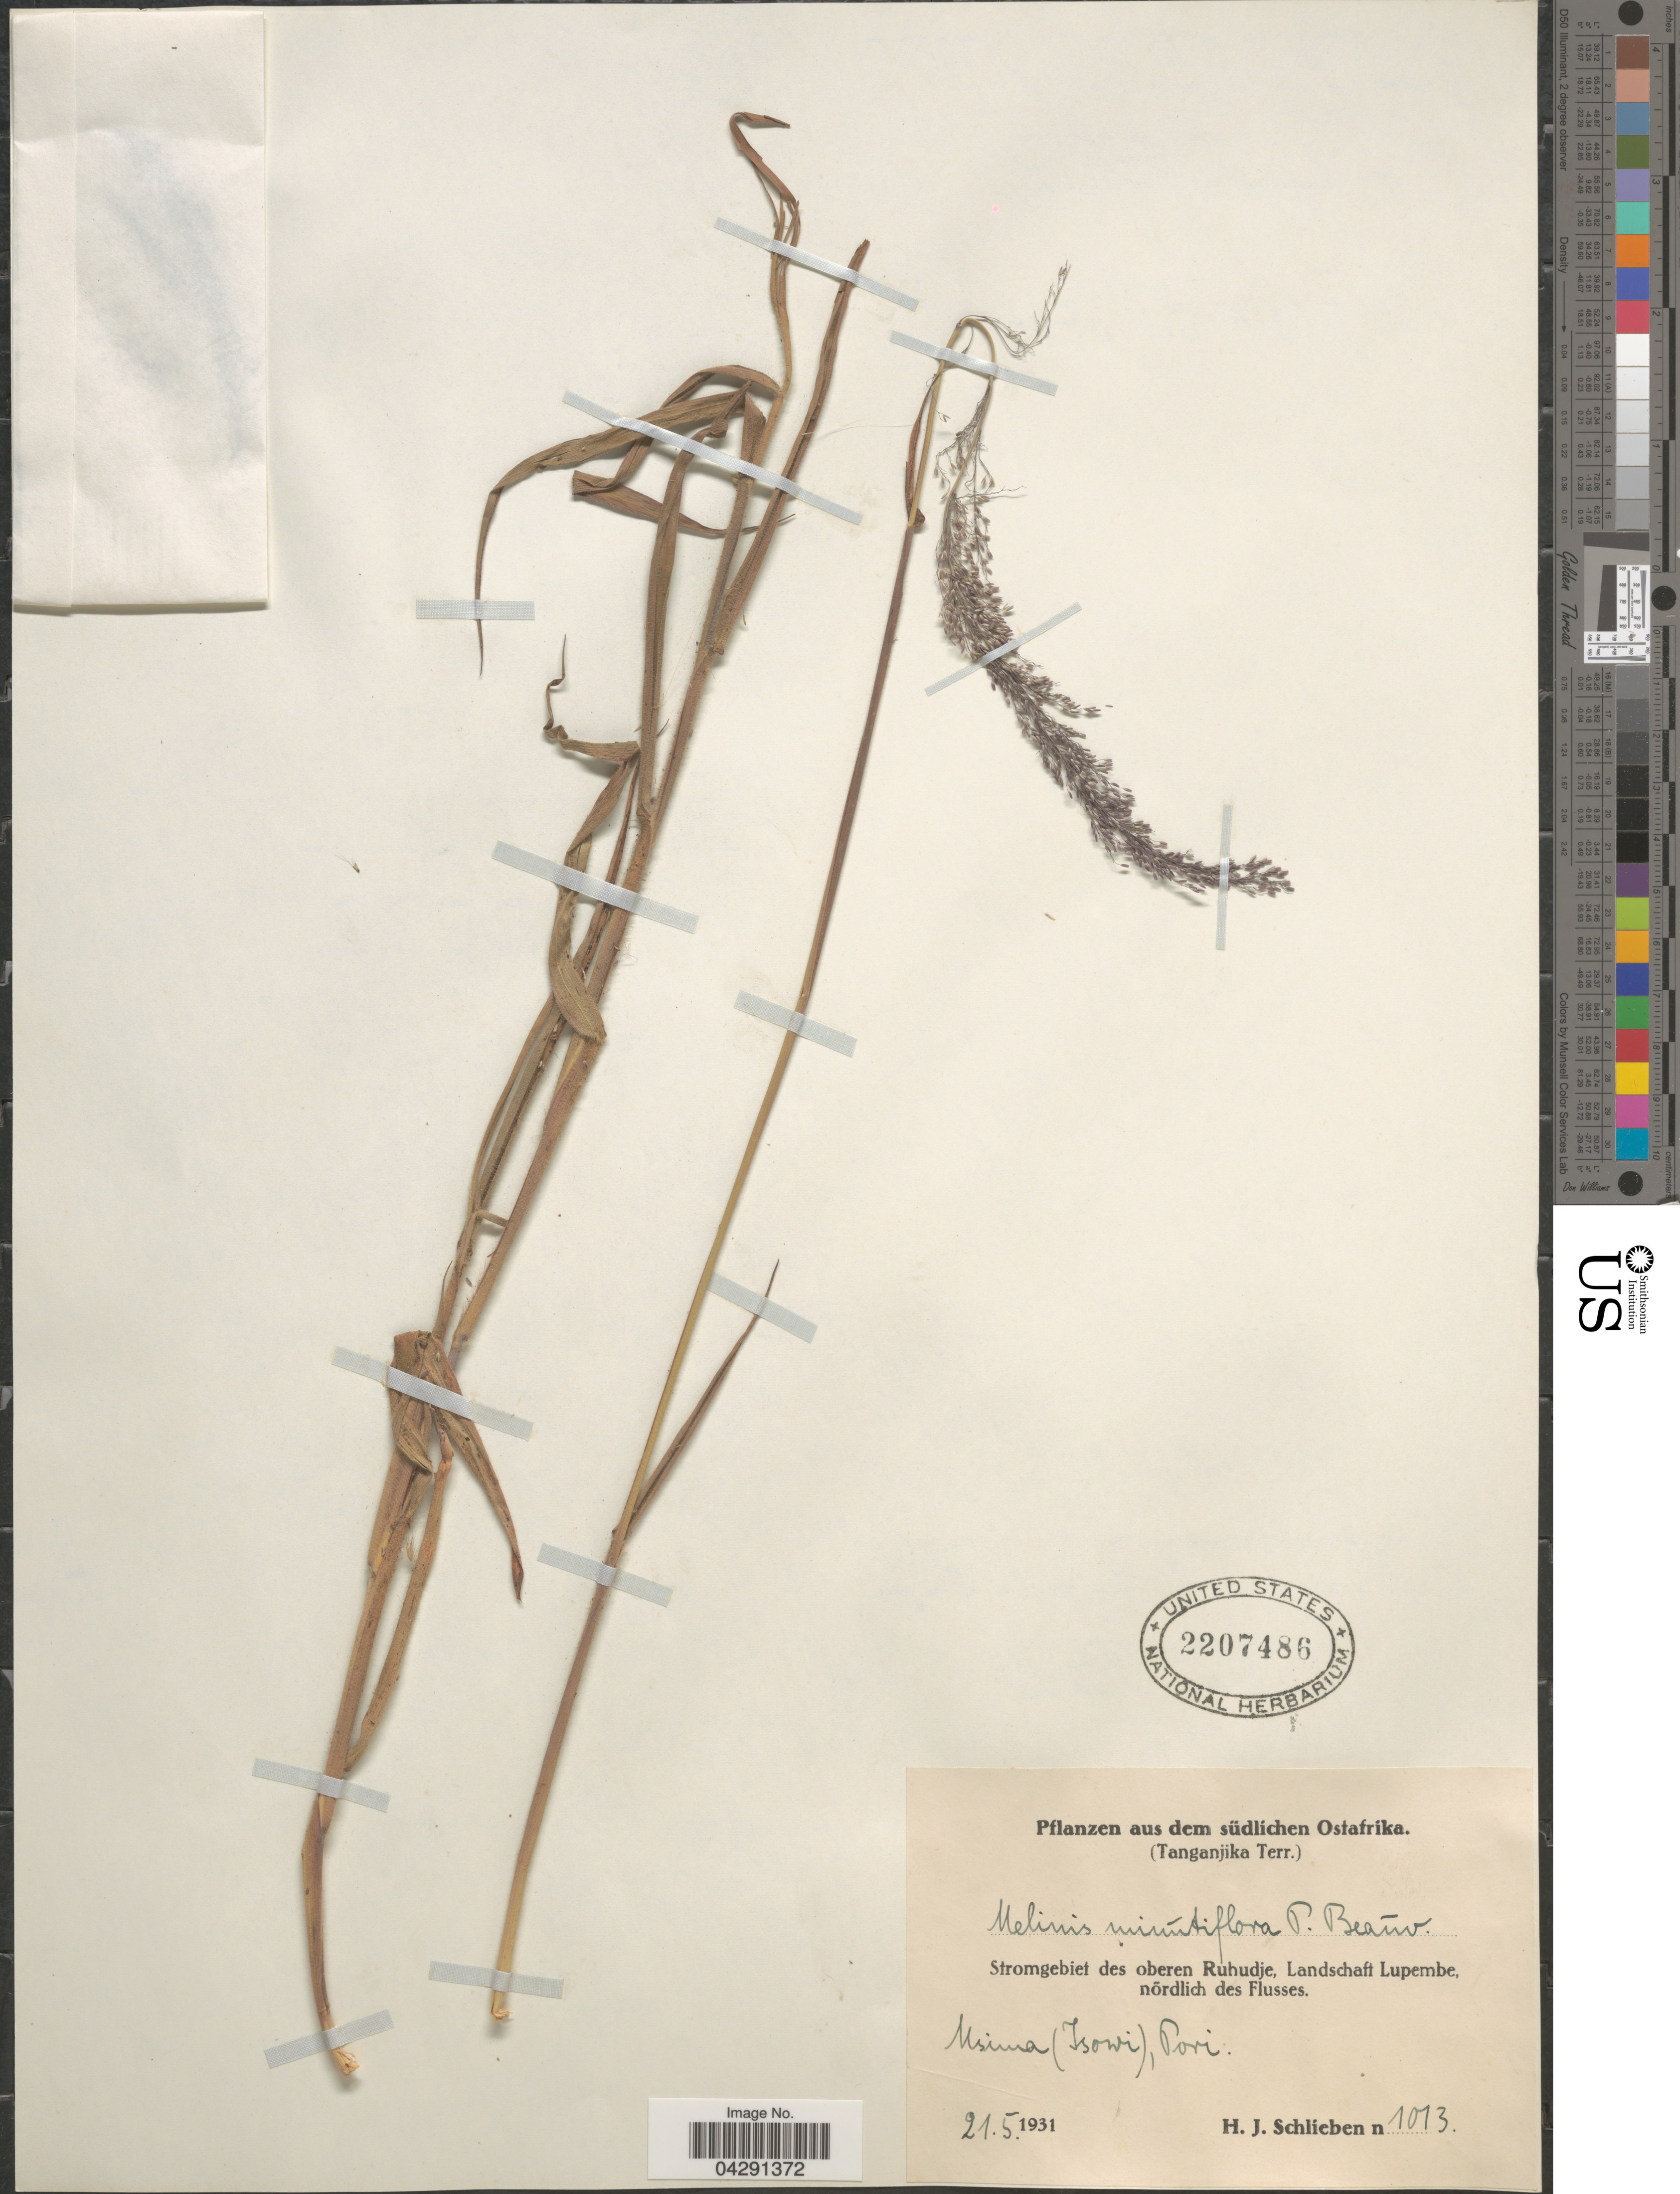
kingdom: Plantae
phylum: Tracheophyta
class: Liliopsida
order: Poales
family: Poaceae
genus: Melinis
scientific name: Melinis minutiflora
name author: P. Beauv.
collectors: H. J. Schlieben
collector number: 1013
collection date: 1931-05-21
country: Tanzania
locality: Aus dem südlichen Ostafrika. (Tanganjika Terr.) Stromgebiet des oberen Ruhudje, Landschaft Lupembe, nördlich des Flusses. Msima (Isowi), Pori.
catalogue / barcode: US 2207486